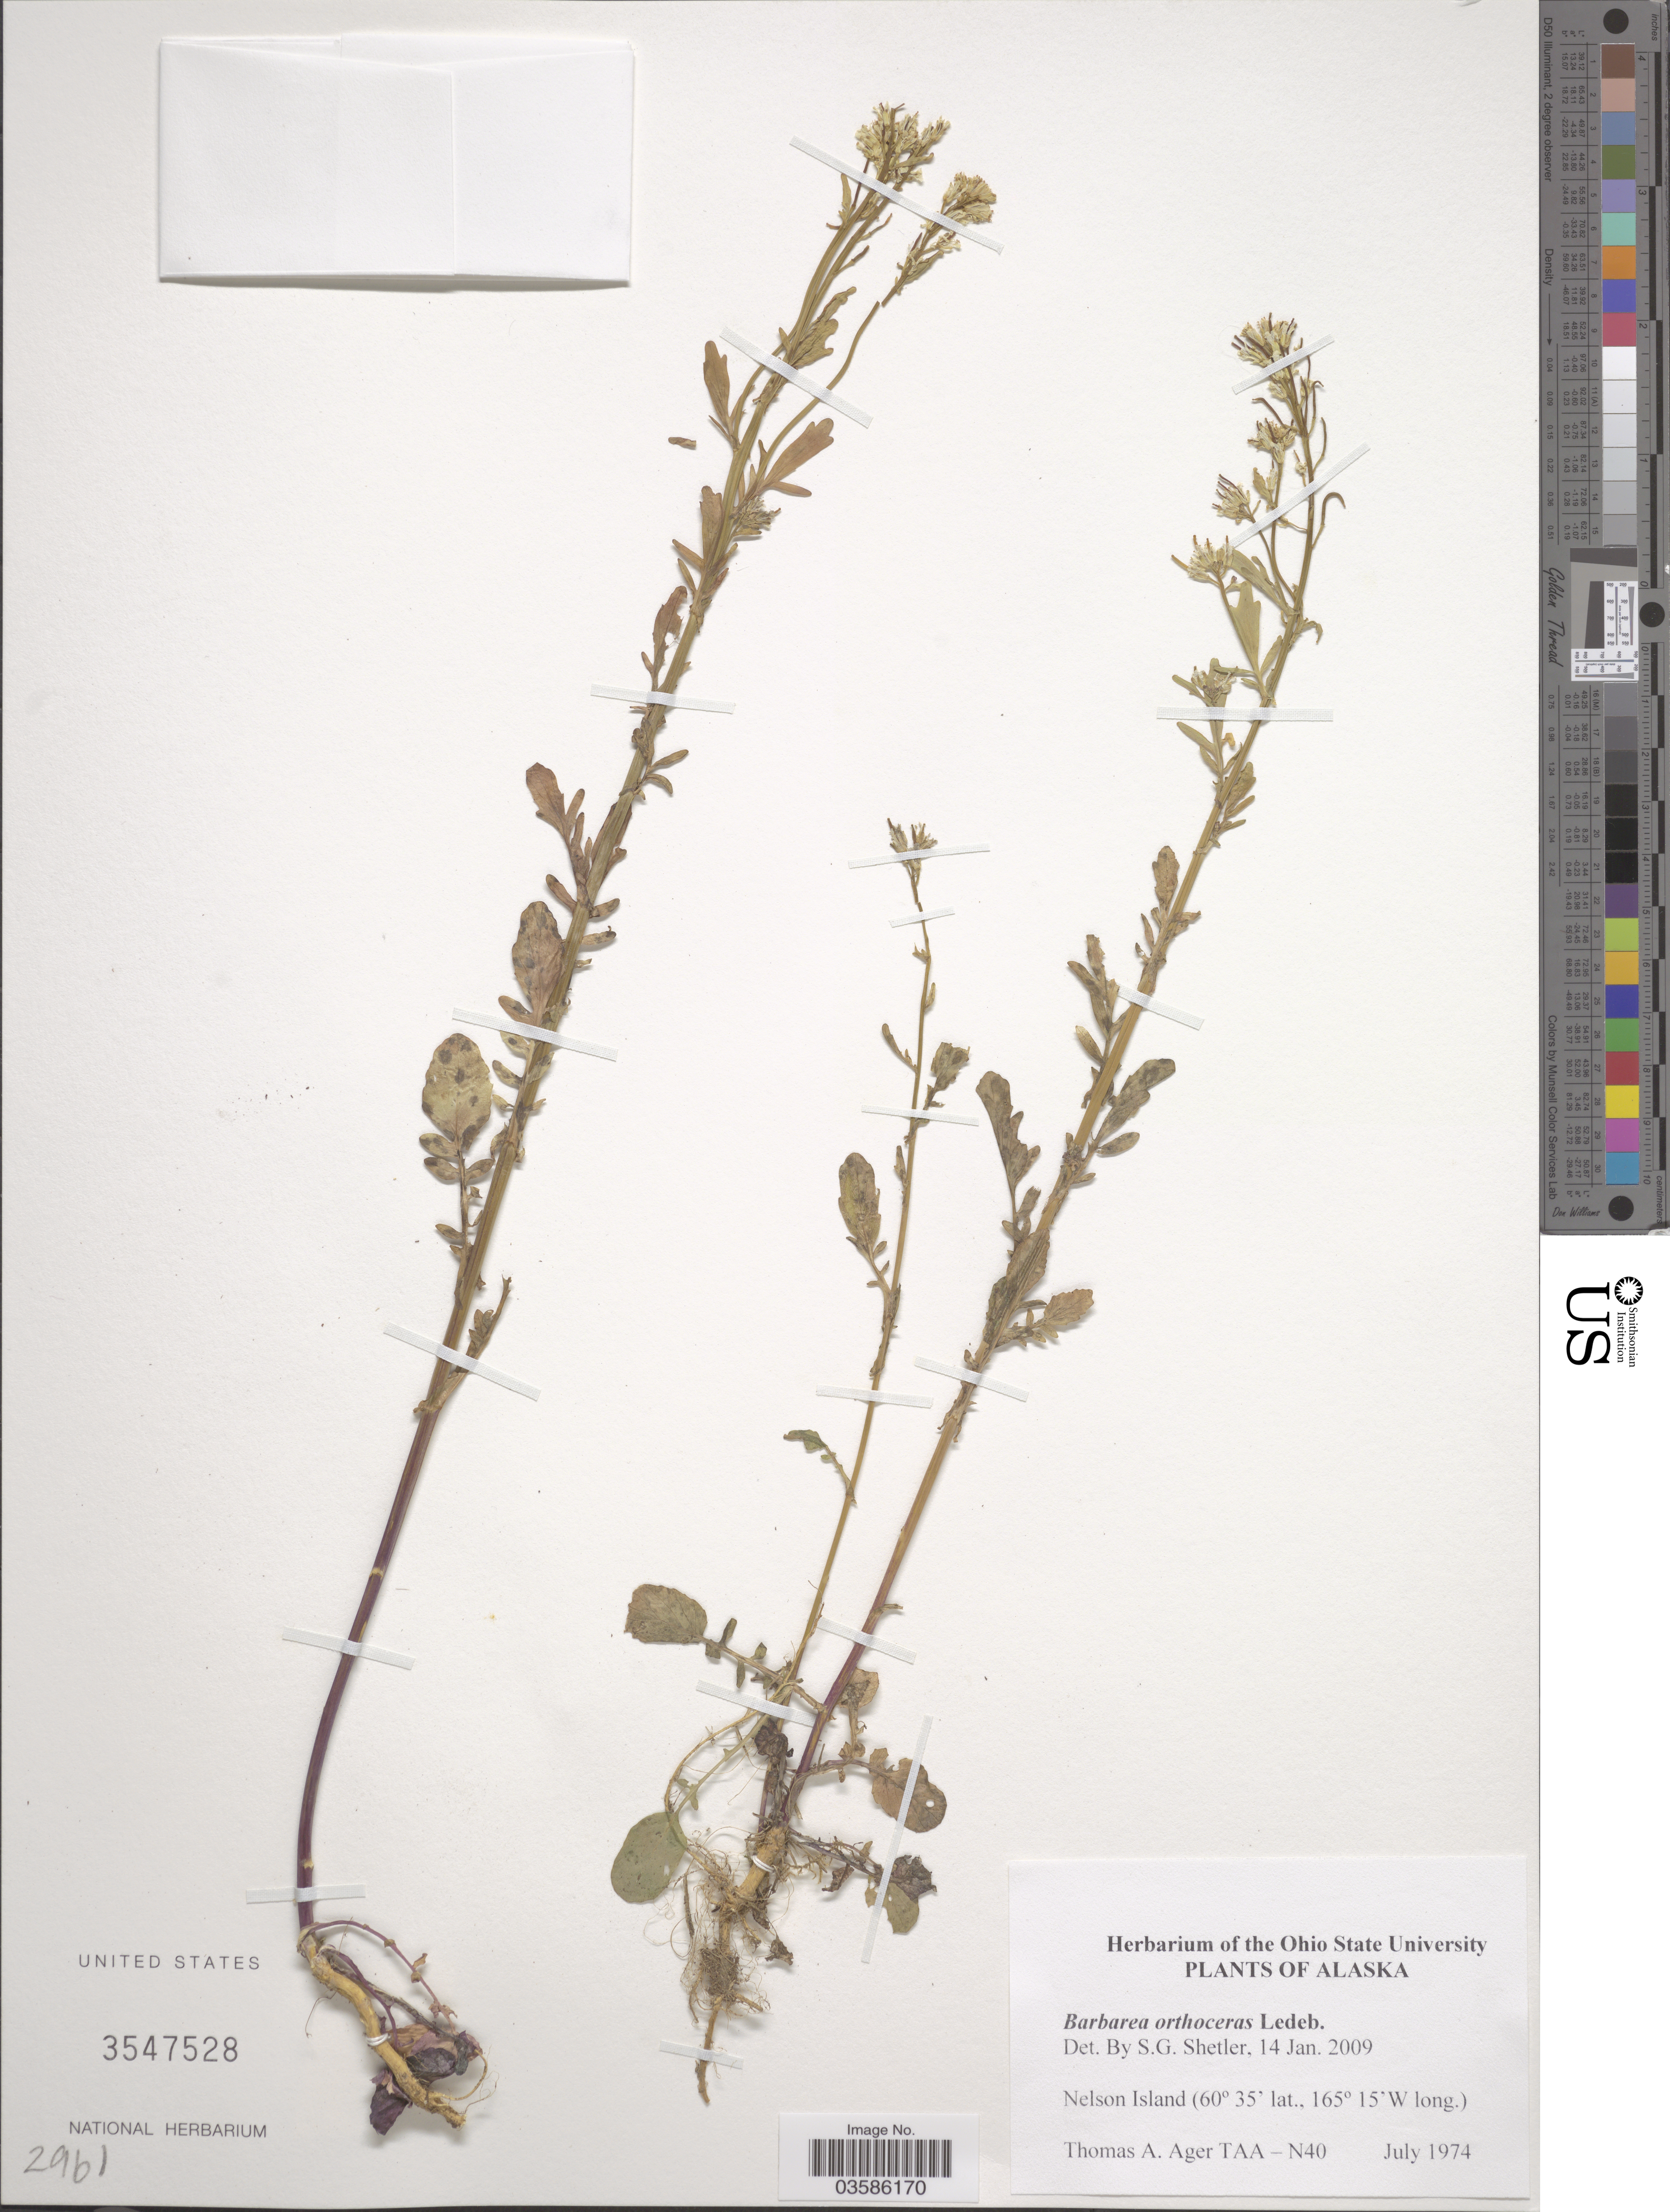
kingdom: Plantae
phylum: Tracheophyta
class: Magnoliopsida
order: Brassicales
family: Brassicaceae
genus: Barbarea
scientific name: Barbarea orthoceras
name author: Ledeb.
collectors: T. A. Ager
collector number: TAA-N40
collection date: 1974-07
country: United States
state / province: Alaska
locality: Nelson Island.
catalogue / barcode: US 3547528